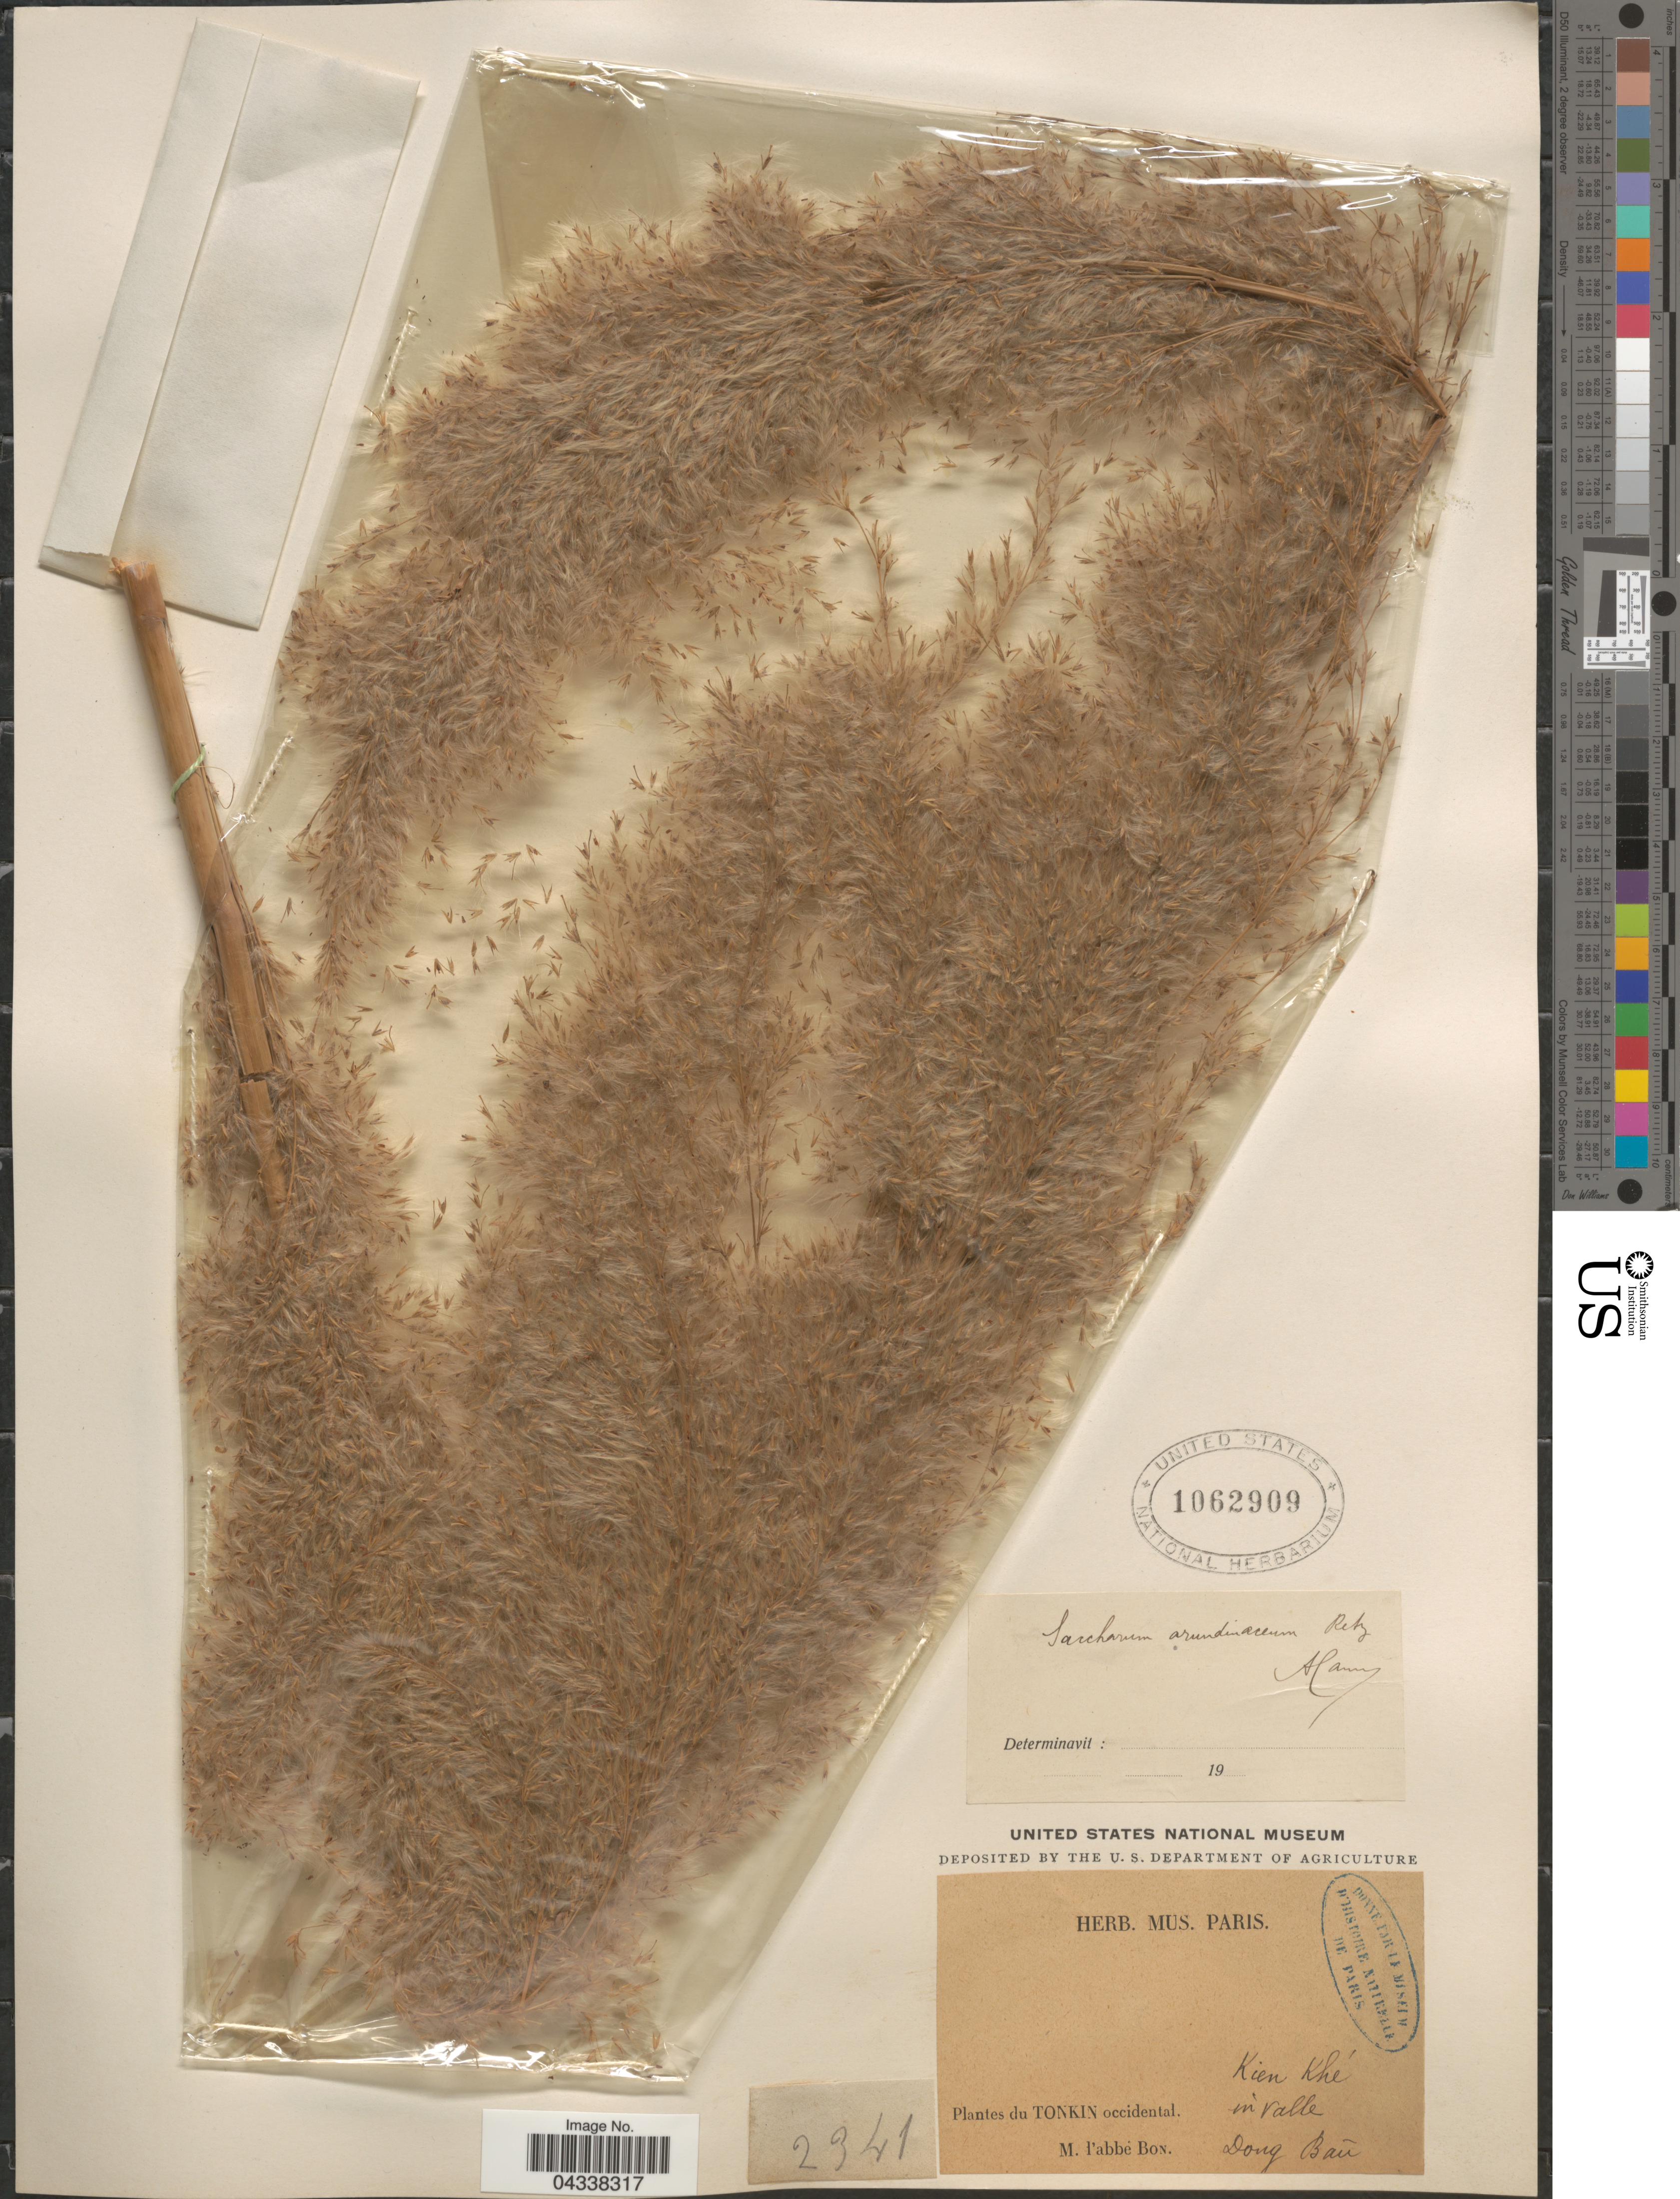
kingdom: Plantae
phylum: Tracheophyta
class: Liliopsida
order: Poales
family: Poaceae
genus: Tripidium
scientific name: Tripidium arundinaceum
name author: (Retz.) Welker et al.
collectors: H. F. Bon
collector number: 2341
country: Vietnam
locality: Tonkin occidental. Kien Khé in valle Dong Baú.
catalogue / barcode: US 1062909